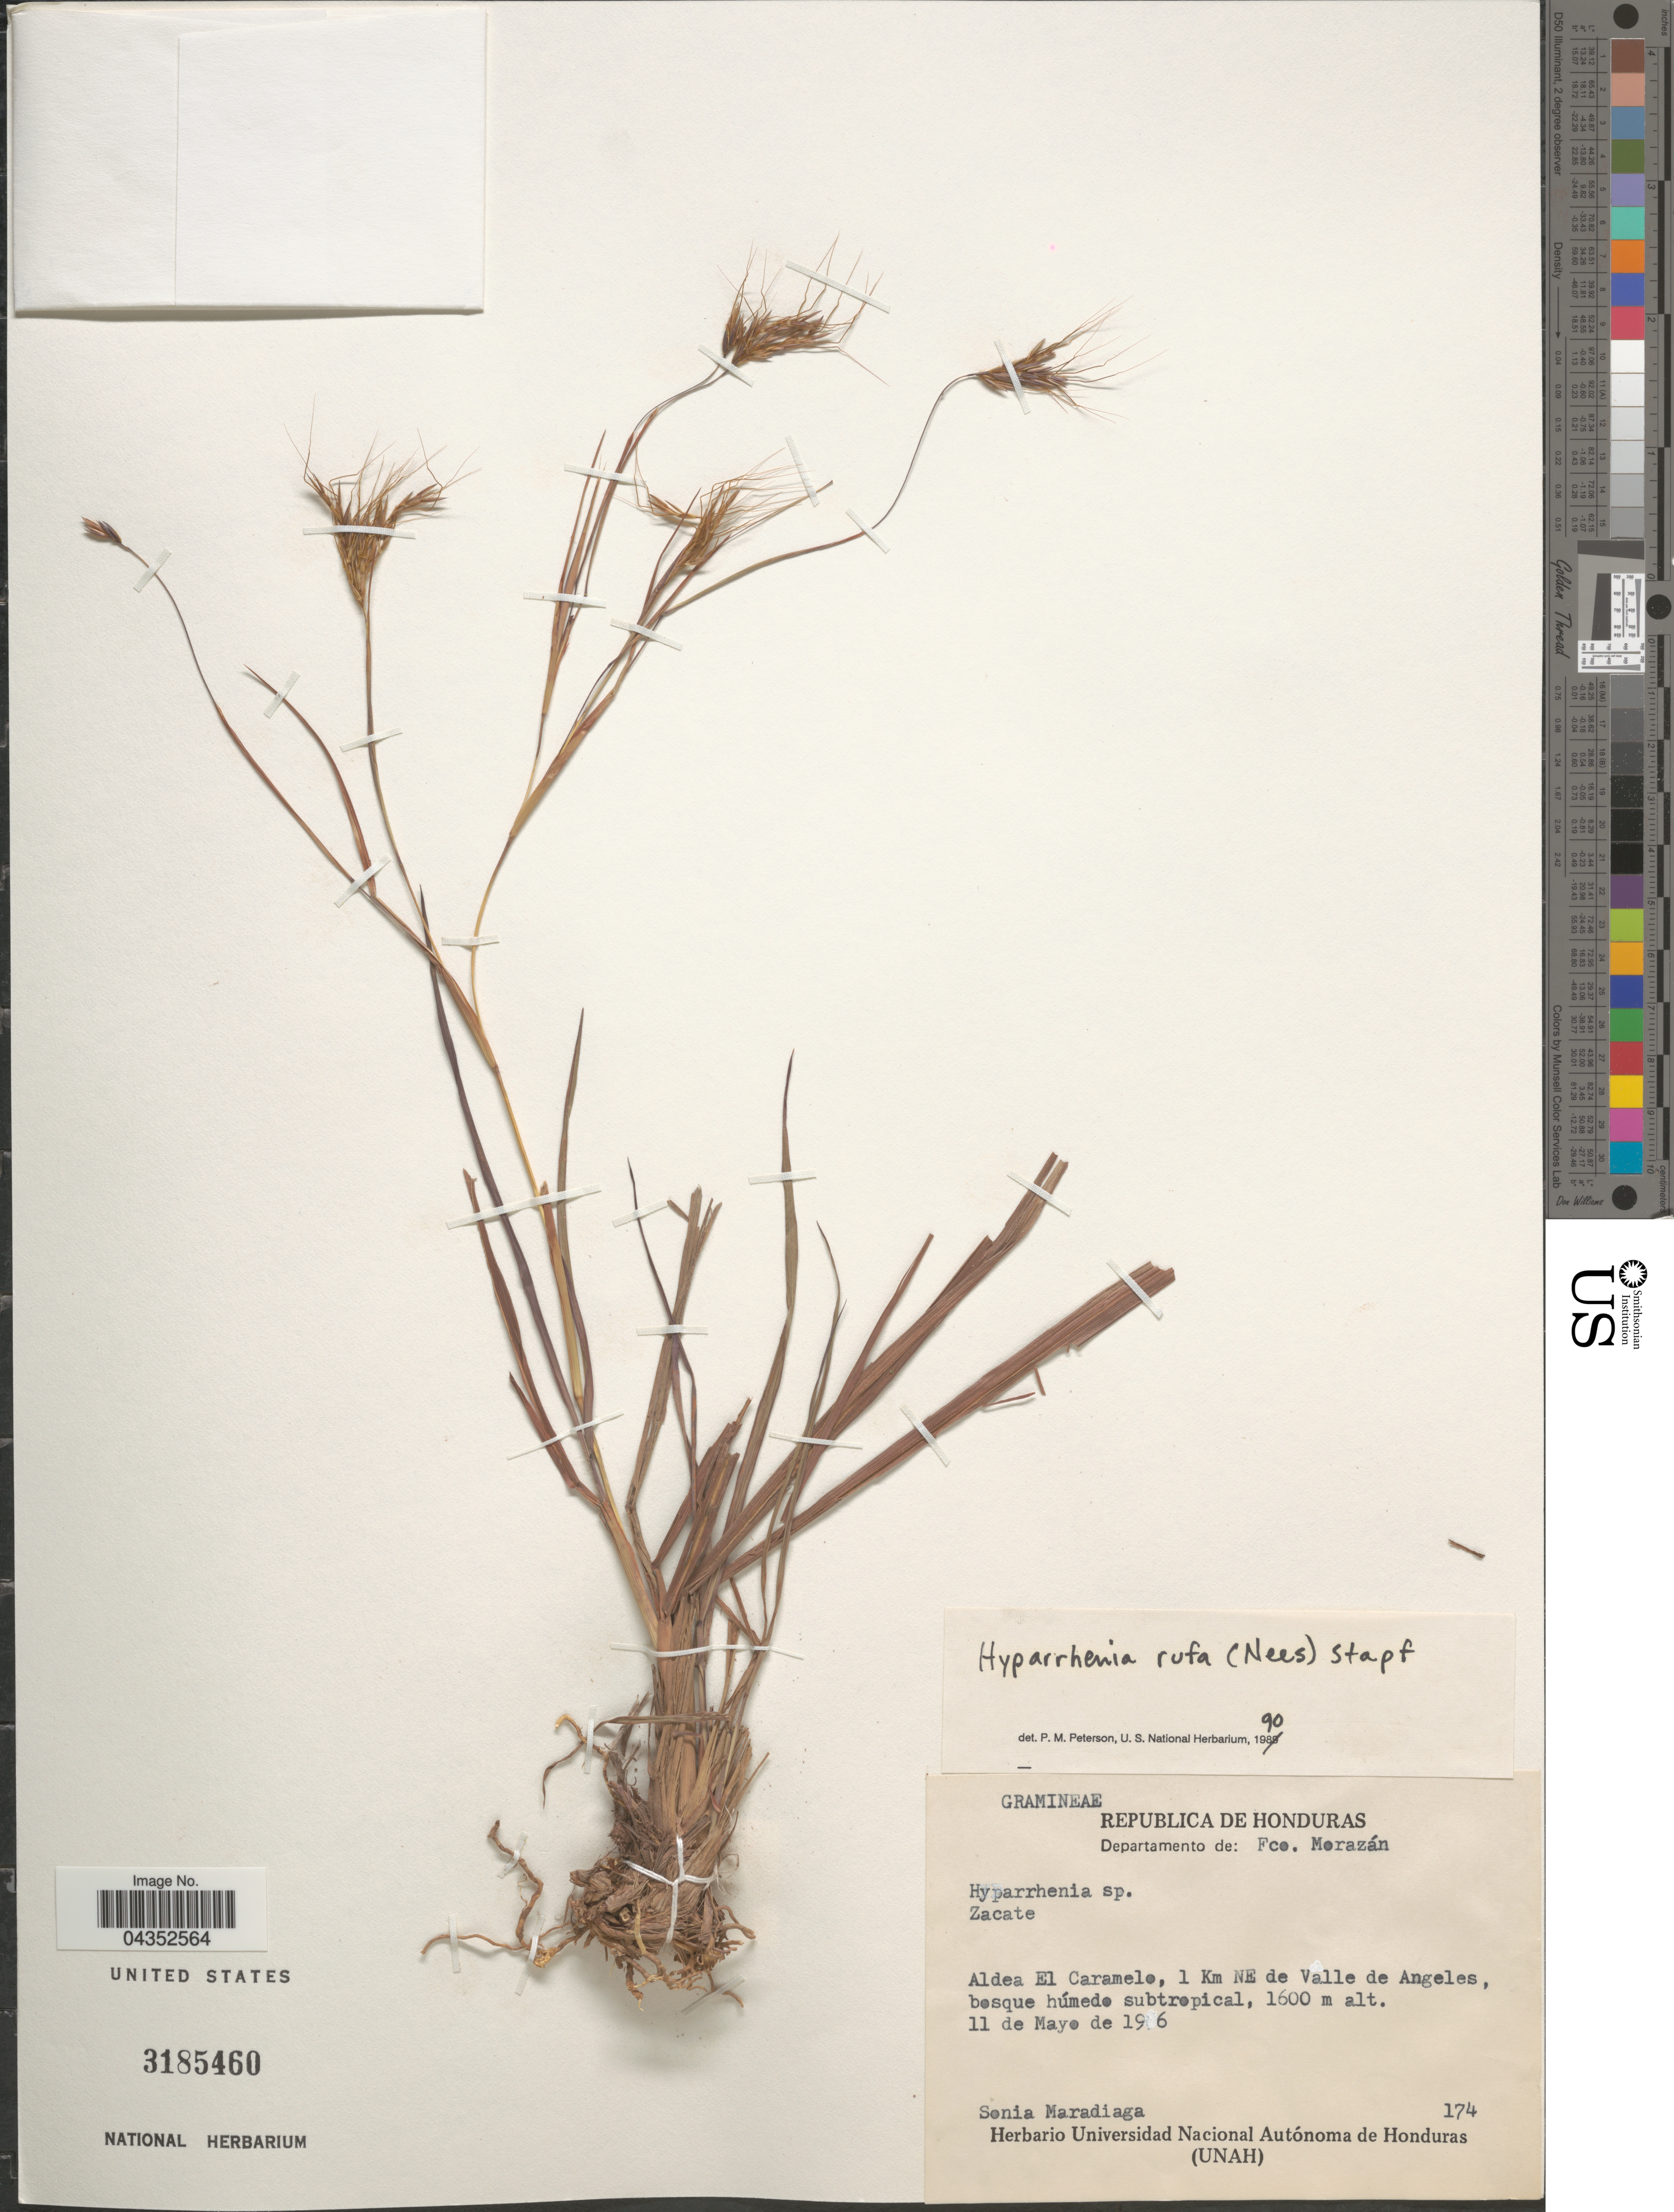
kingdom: Plantae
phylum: Tracheophyta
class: Liliopsida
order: Poales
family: Poaceae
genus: Hyparrhenia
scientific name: Hyparrhenia rufa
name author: (Nees) Stapf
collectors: R. Maradiaga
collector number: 174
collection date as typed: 11 de Mayo de 19!6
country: Honduras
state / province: Fco. Morazán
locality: Republica de Honduras. Departamento de: Fco. Morazán. Aldea El Caramelo, 1 Km NE de Valle de Angeles, bosque húmedo subtropical.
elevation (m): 1600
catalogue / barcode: US 3185460